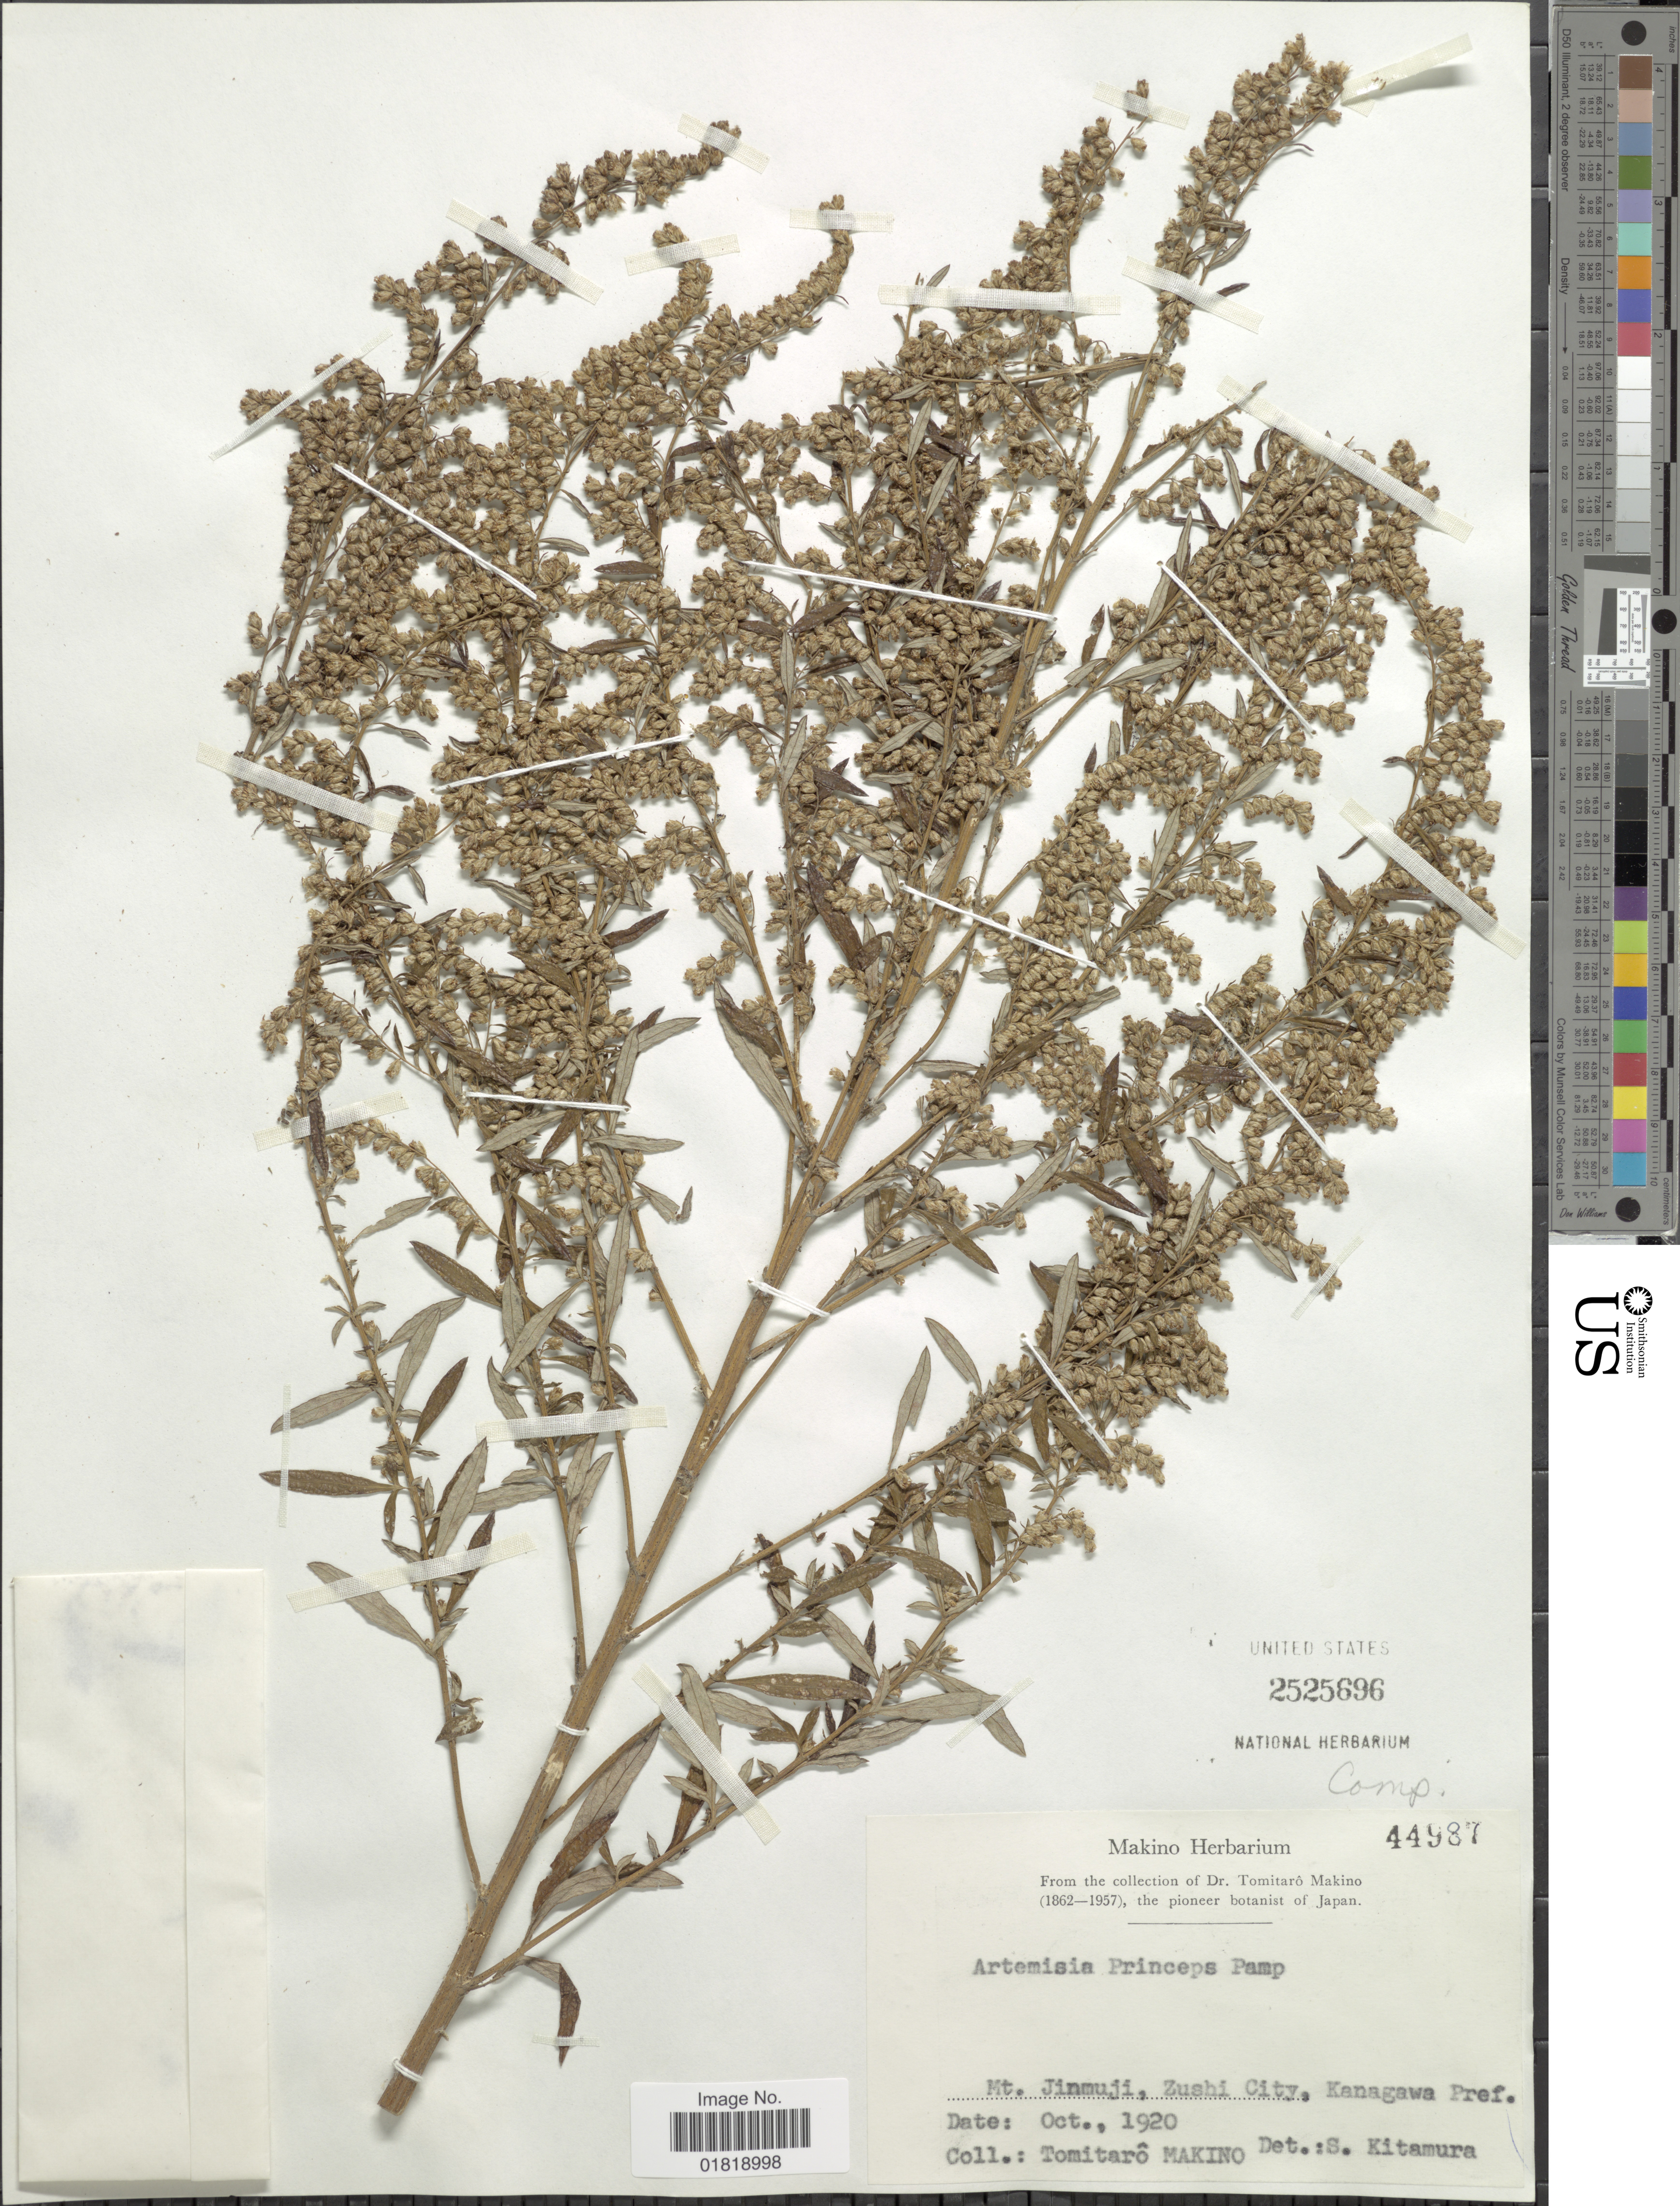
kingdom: Plantae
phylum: Tracheophyta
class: Magnoliopsida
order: Asterales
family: Asteraceae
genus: Artemisia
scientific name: Artemisia princeps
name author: Pamp.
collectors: T. Makino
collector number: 44987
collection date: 1920-10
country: Japan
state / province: Kanagawa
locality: Mt. Jinmuji, Zushi City, Kanagawa Pref.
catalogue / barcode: US 2525696